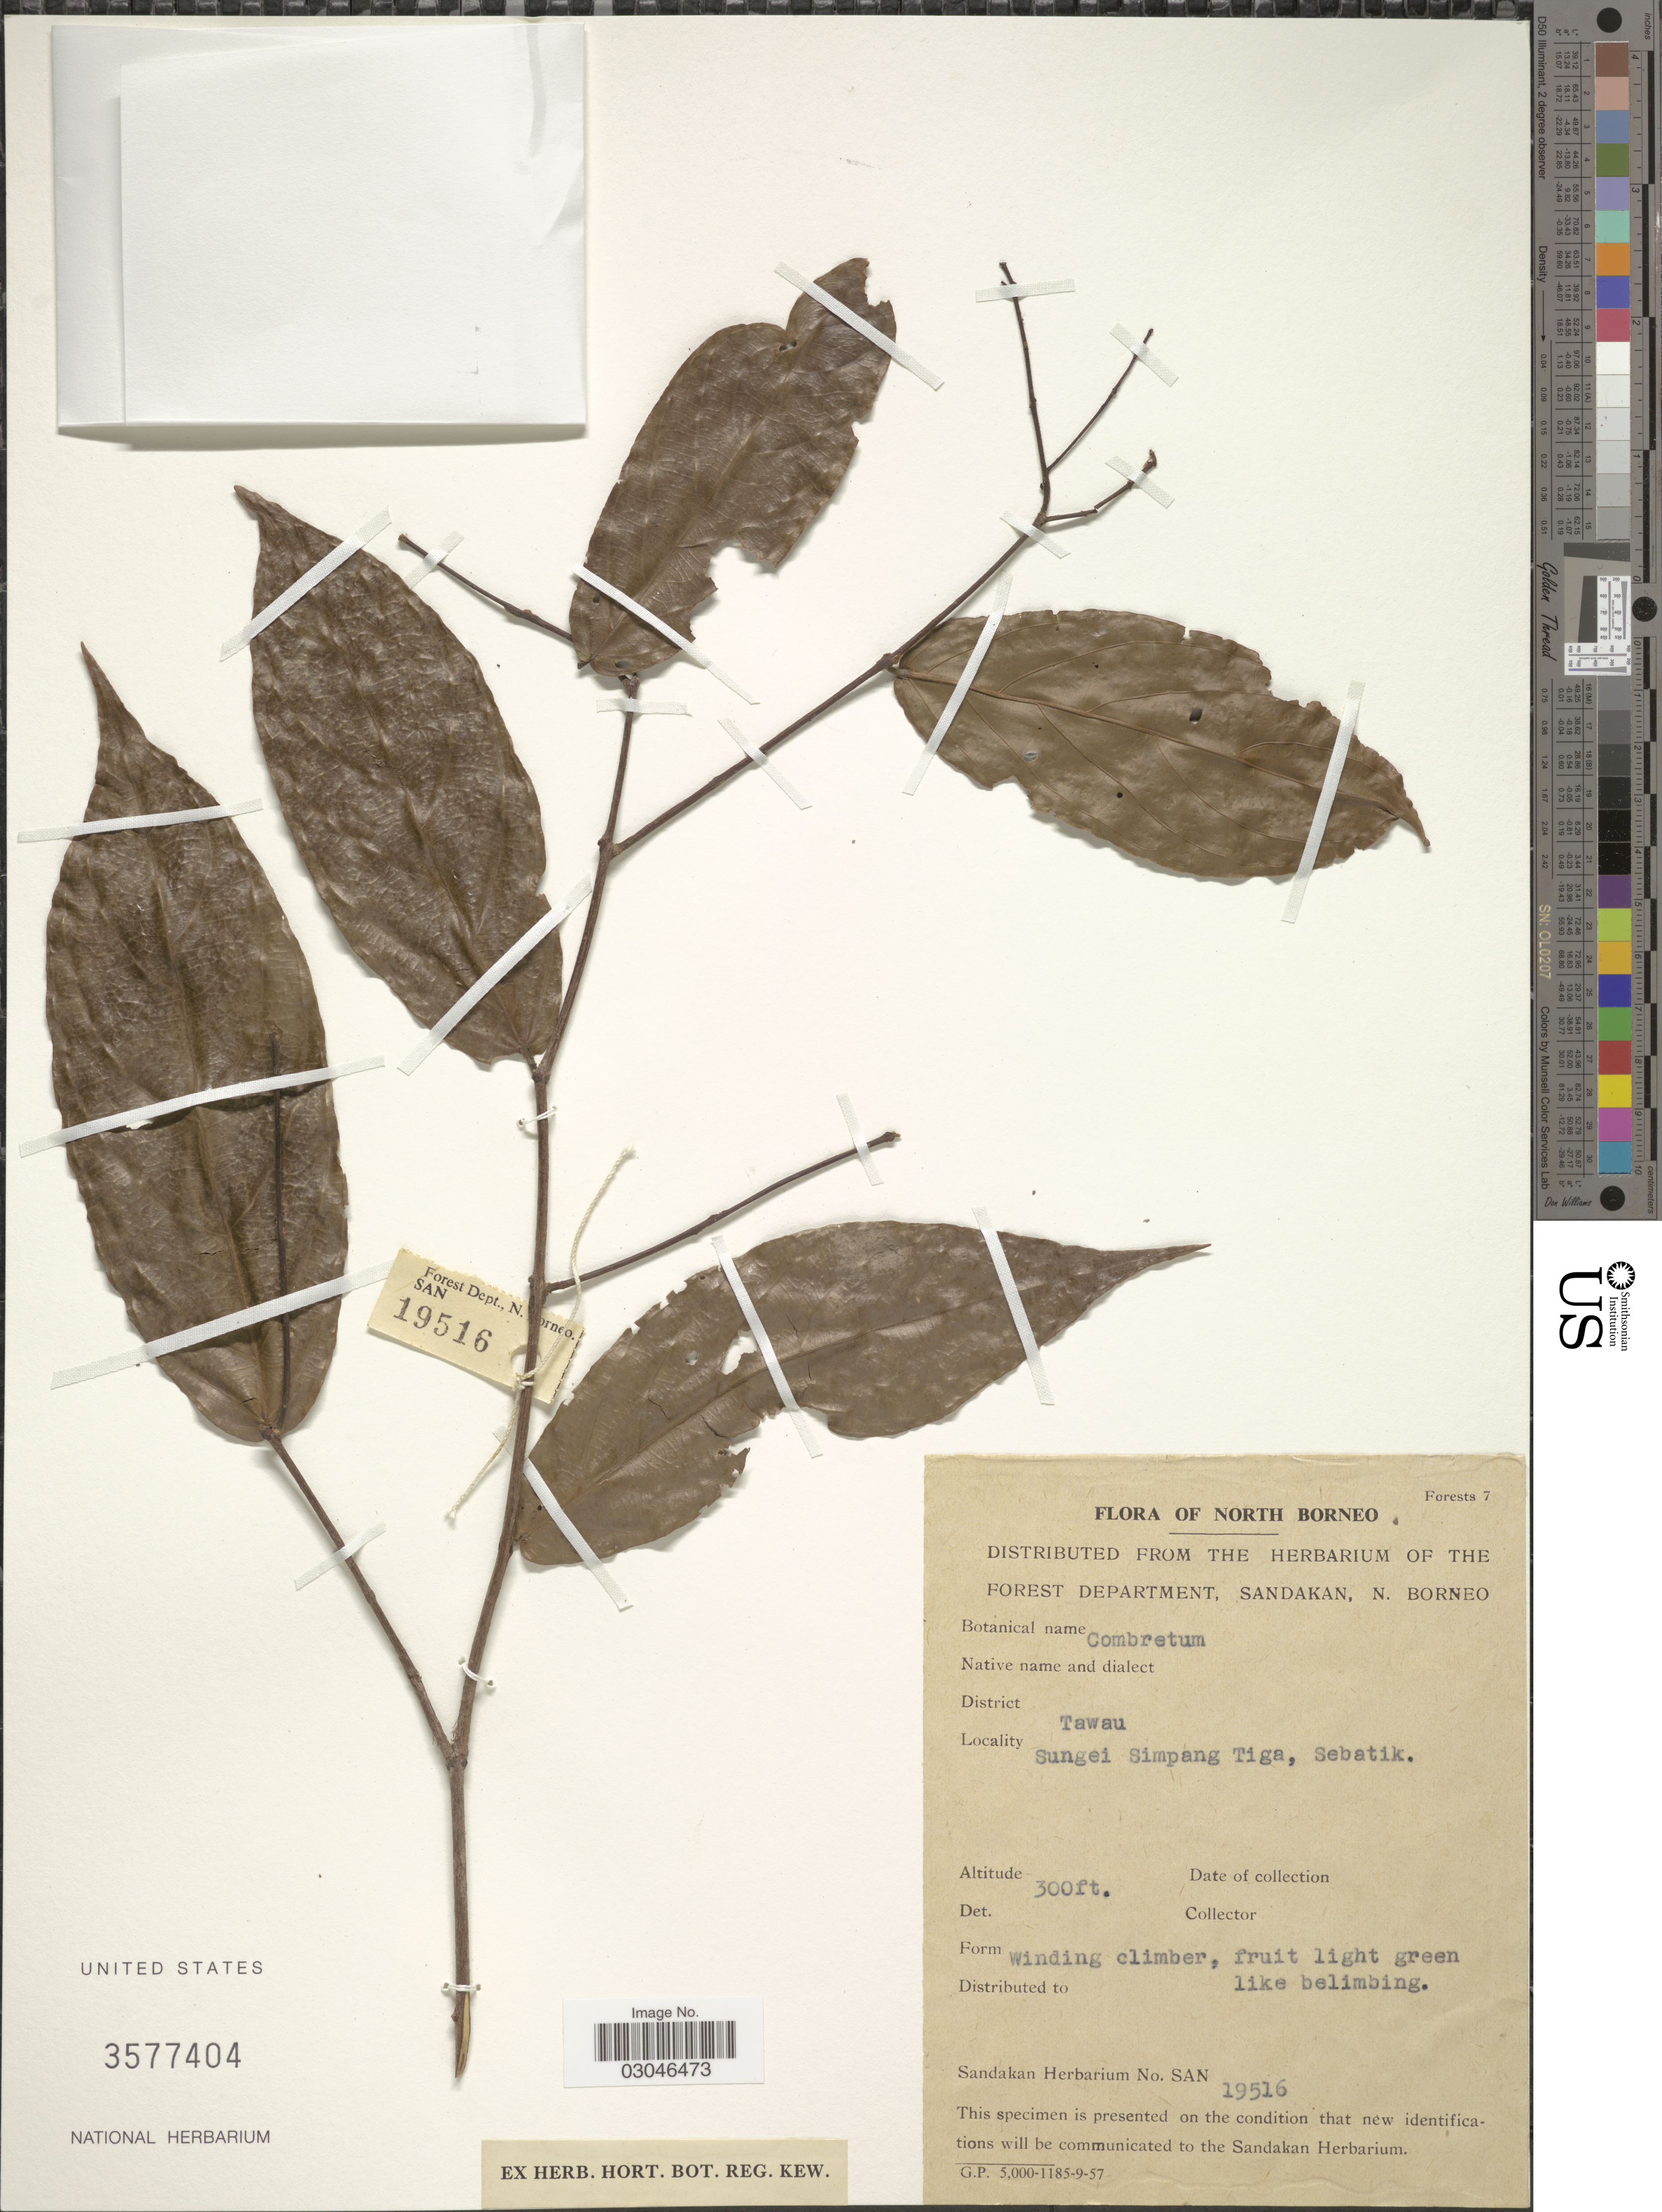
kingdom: Plantae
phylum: Tracheophyta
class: Magnoliopsida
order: Myrtales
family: Combretaceae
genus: Combretum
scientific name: Combretum sp.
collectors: Ex herb. Forest Department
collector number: SAN19516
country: Malaysia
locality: North Borneo. District Tawau. Sungei Simpang Tiga, Sebatik.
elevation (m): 91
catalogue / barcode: US 3577404